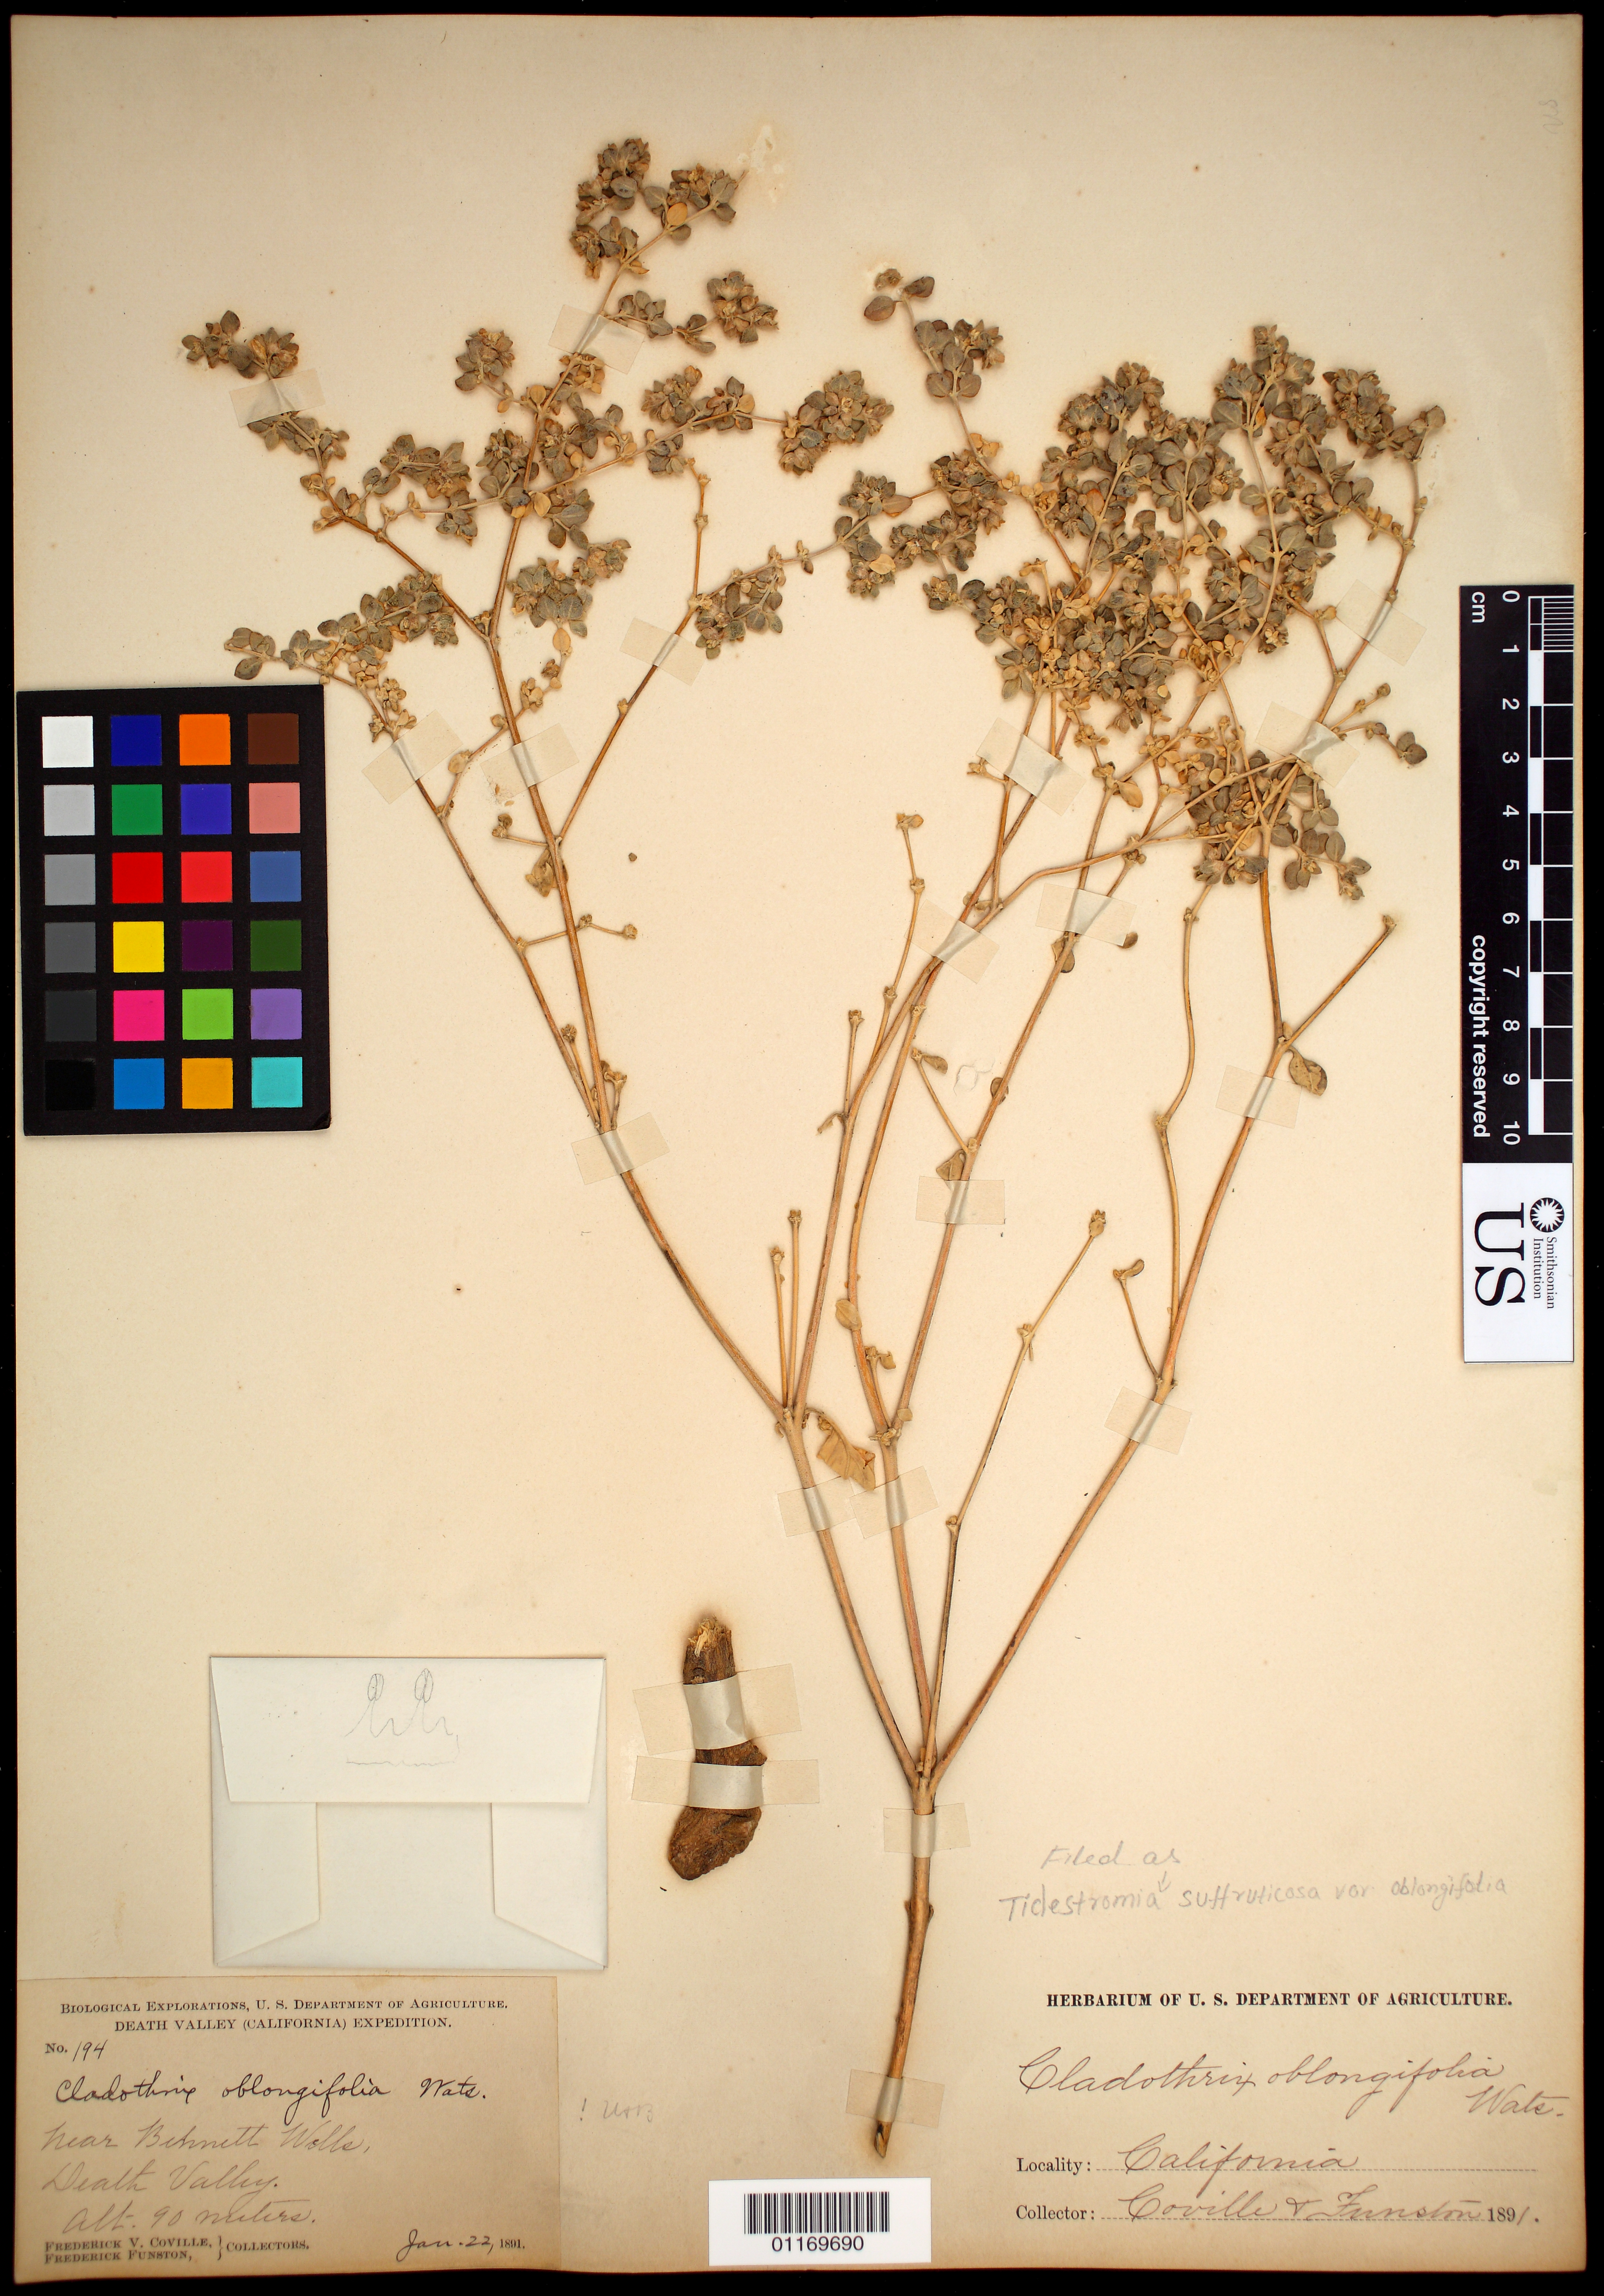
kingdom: Plantae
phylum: Tracheophyta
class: Magnoliopsida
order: Caryophyllales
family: Amaranthaceae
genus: Tidestromia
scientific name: Tidestromia suffruticosa var. oblongifolia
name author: (S. Watson) Sánch. Pino & Flores Olv.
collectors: F. V. Coville & F. Funston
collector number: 194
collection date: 1891-01-22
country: United States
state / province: California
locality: Near Bennett Walls.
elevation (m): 90